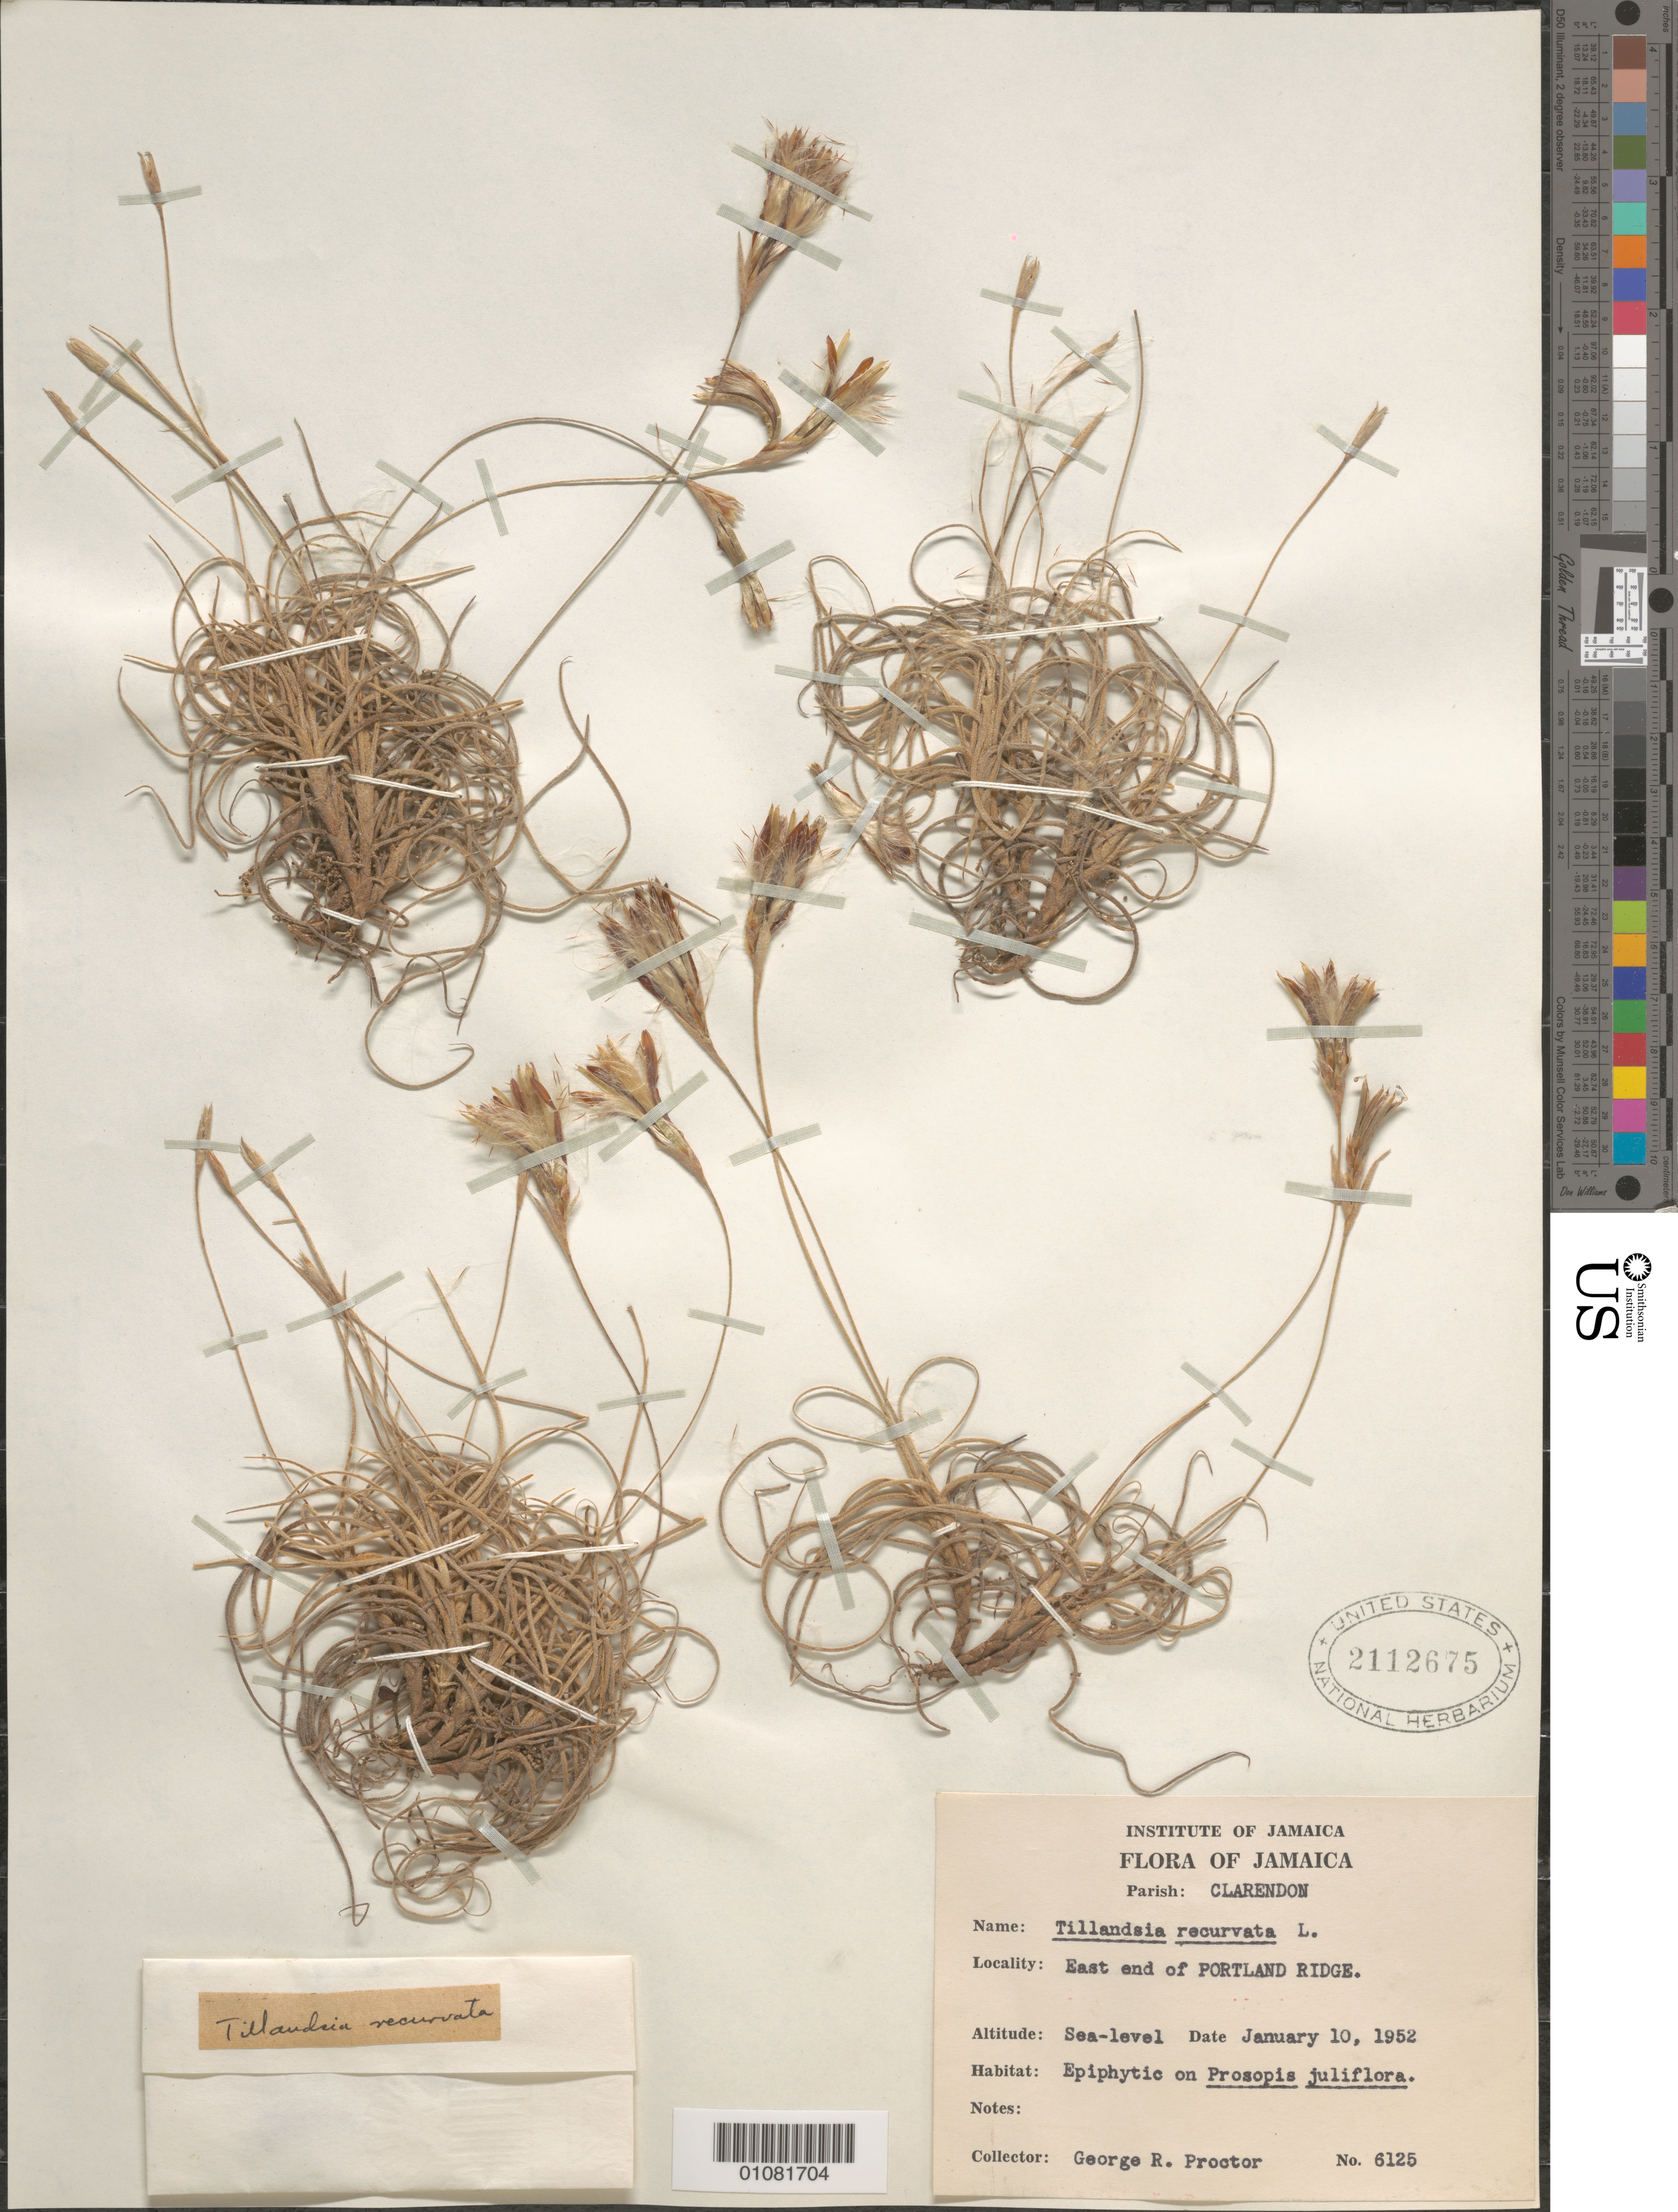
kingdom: Plantae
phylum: Tracheophyta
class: Liliopsida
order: Poales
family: Bromeliaceae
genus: Tillandsia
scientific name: Tillandsia recurvata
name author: L.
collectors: G. R. Proctor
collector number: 6125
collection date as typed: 10 Jan 1952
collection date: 1952-01-10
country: Jamaica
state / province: Clarendon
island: Jamaica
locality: E end of Portland Ridge. Epiphytic on Prosopis juliflora.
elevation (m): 0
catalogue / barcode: US 2112675